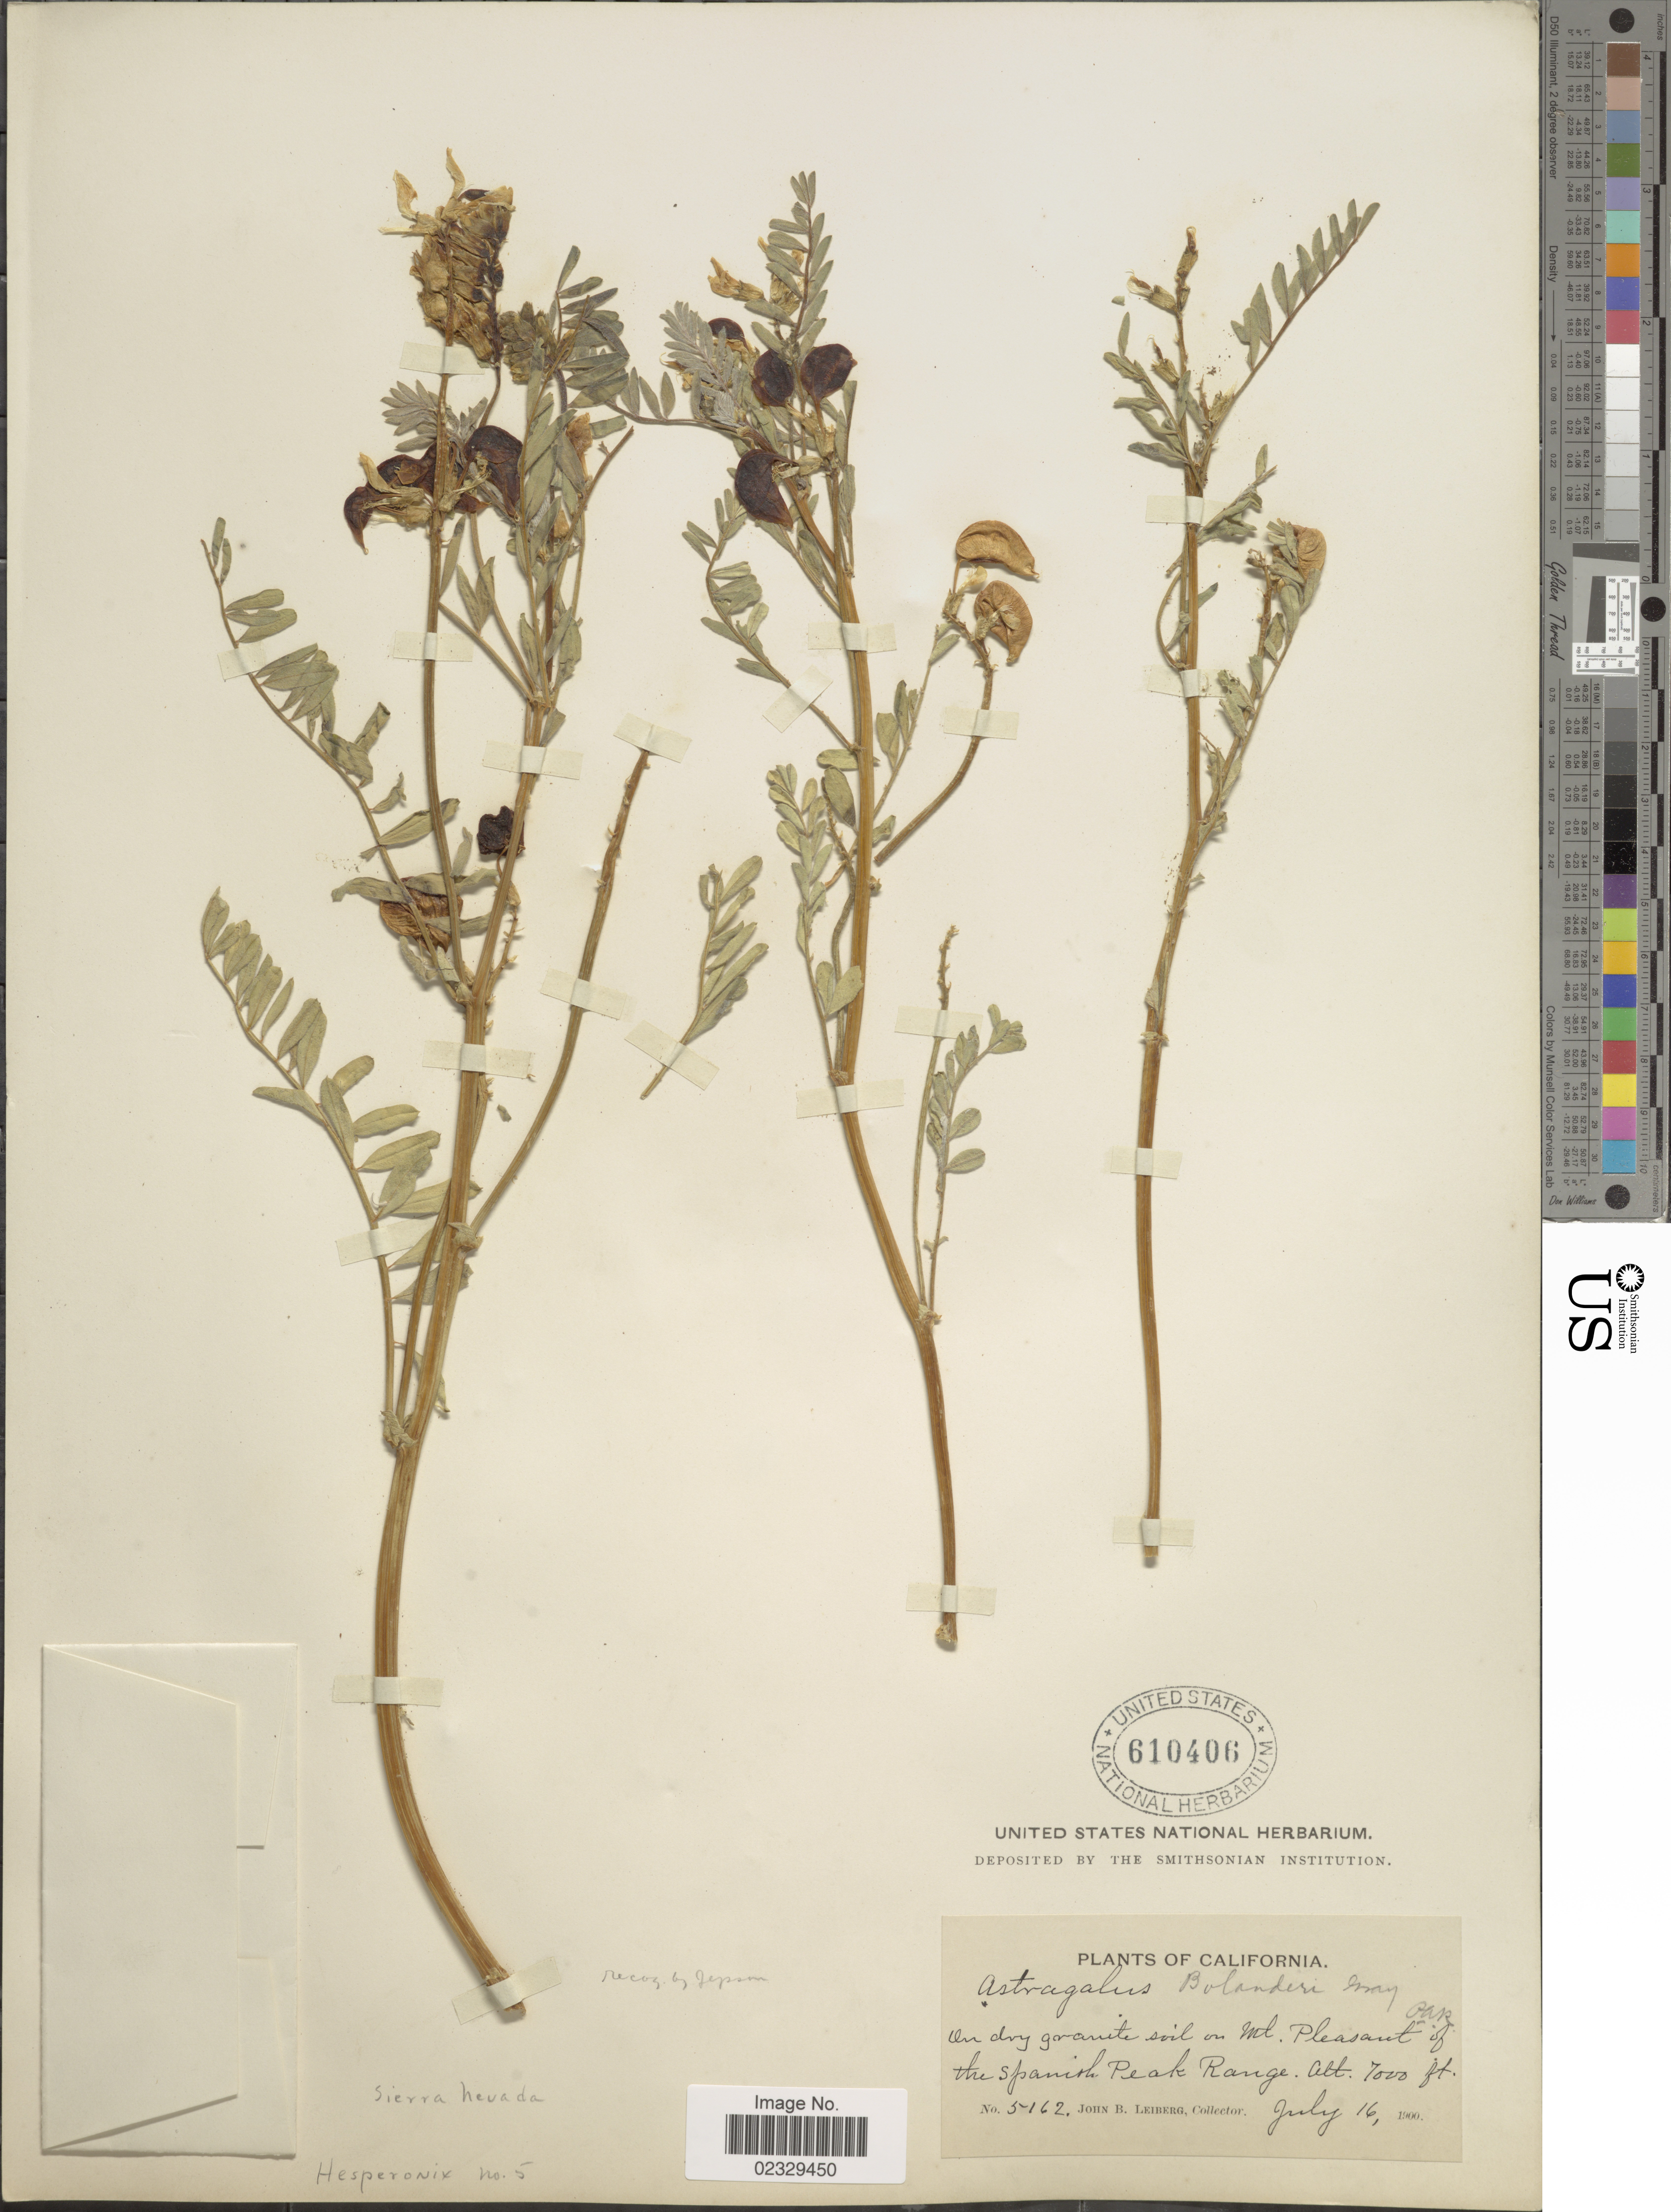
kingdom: Plantae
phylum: Tracheophyta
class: Magnoliopsida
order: Fabales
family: Fabaceae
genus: Astragalus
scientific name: Astragalus bolanderi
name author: A. Gray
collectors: J. B. Leiberg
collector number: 5162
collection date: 1900-07-16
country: United States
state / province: California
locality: On dry soil on Mt Pleasant of the Spanish Peak Range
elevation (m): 2134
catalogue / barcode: US 610406